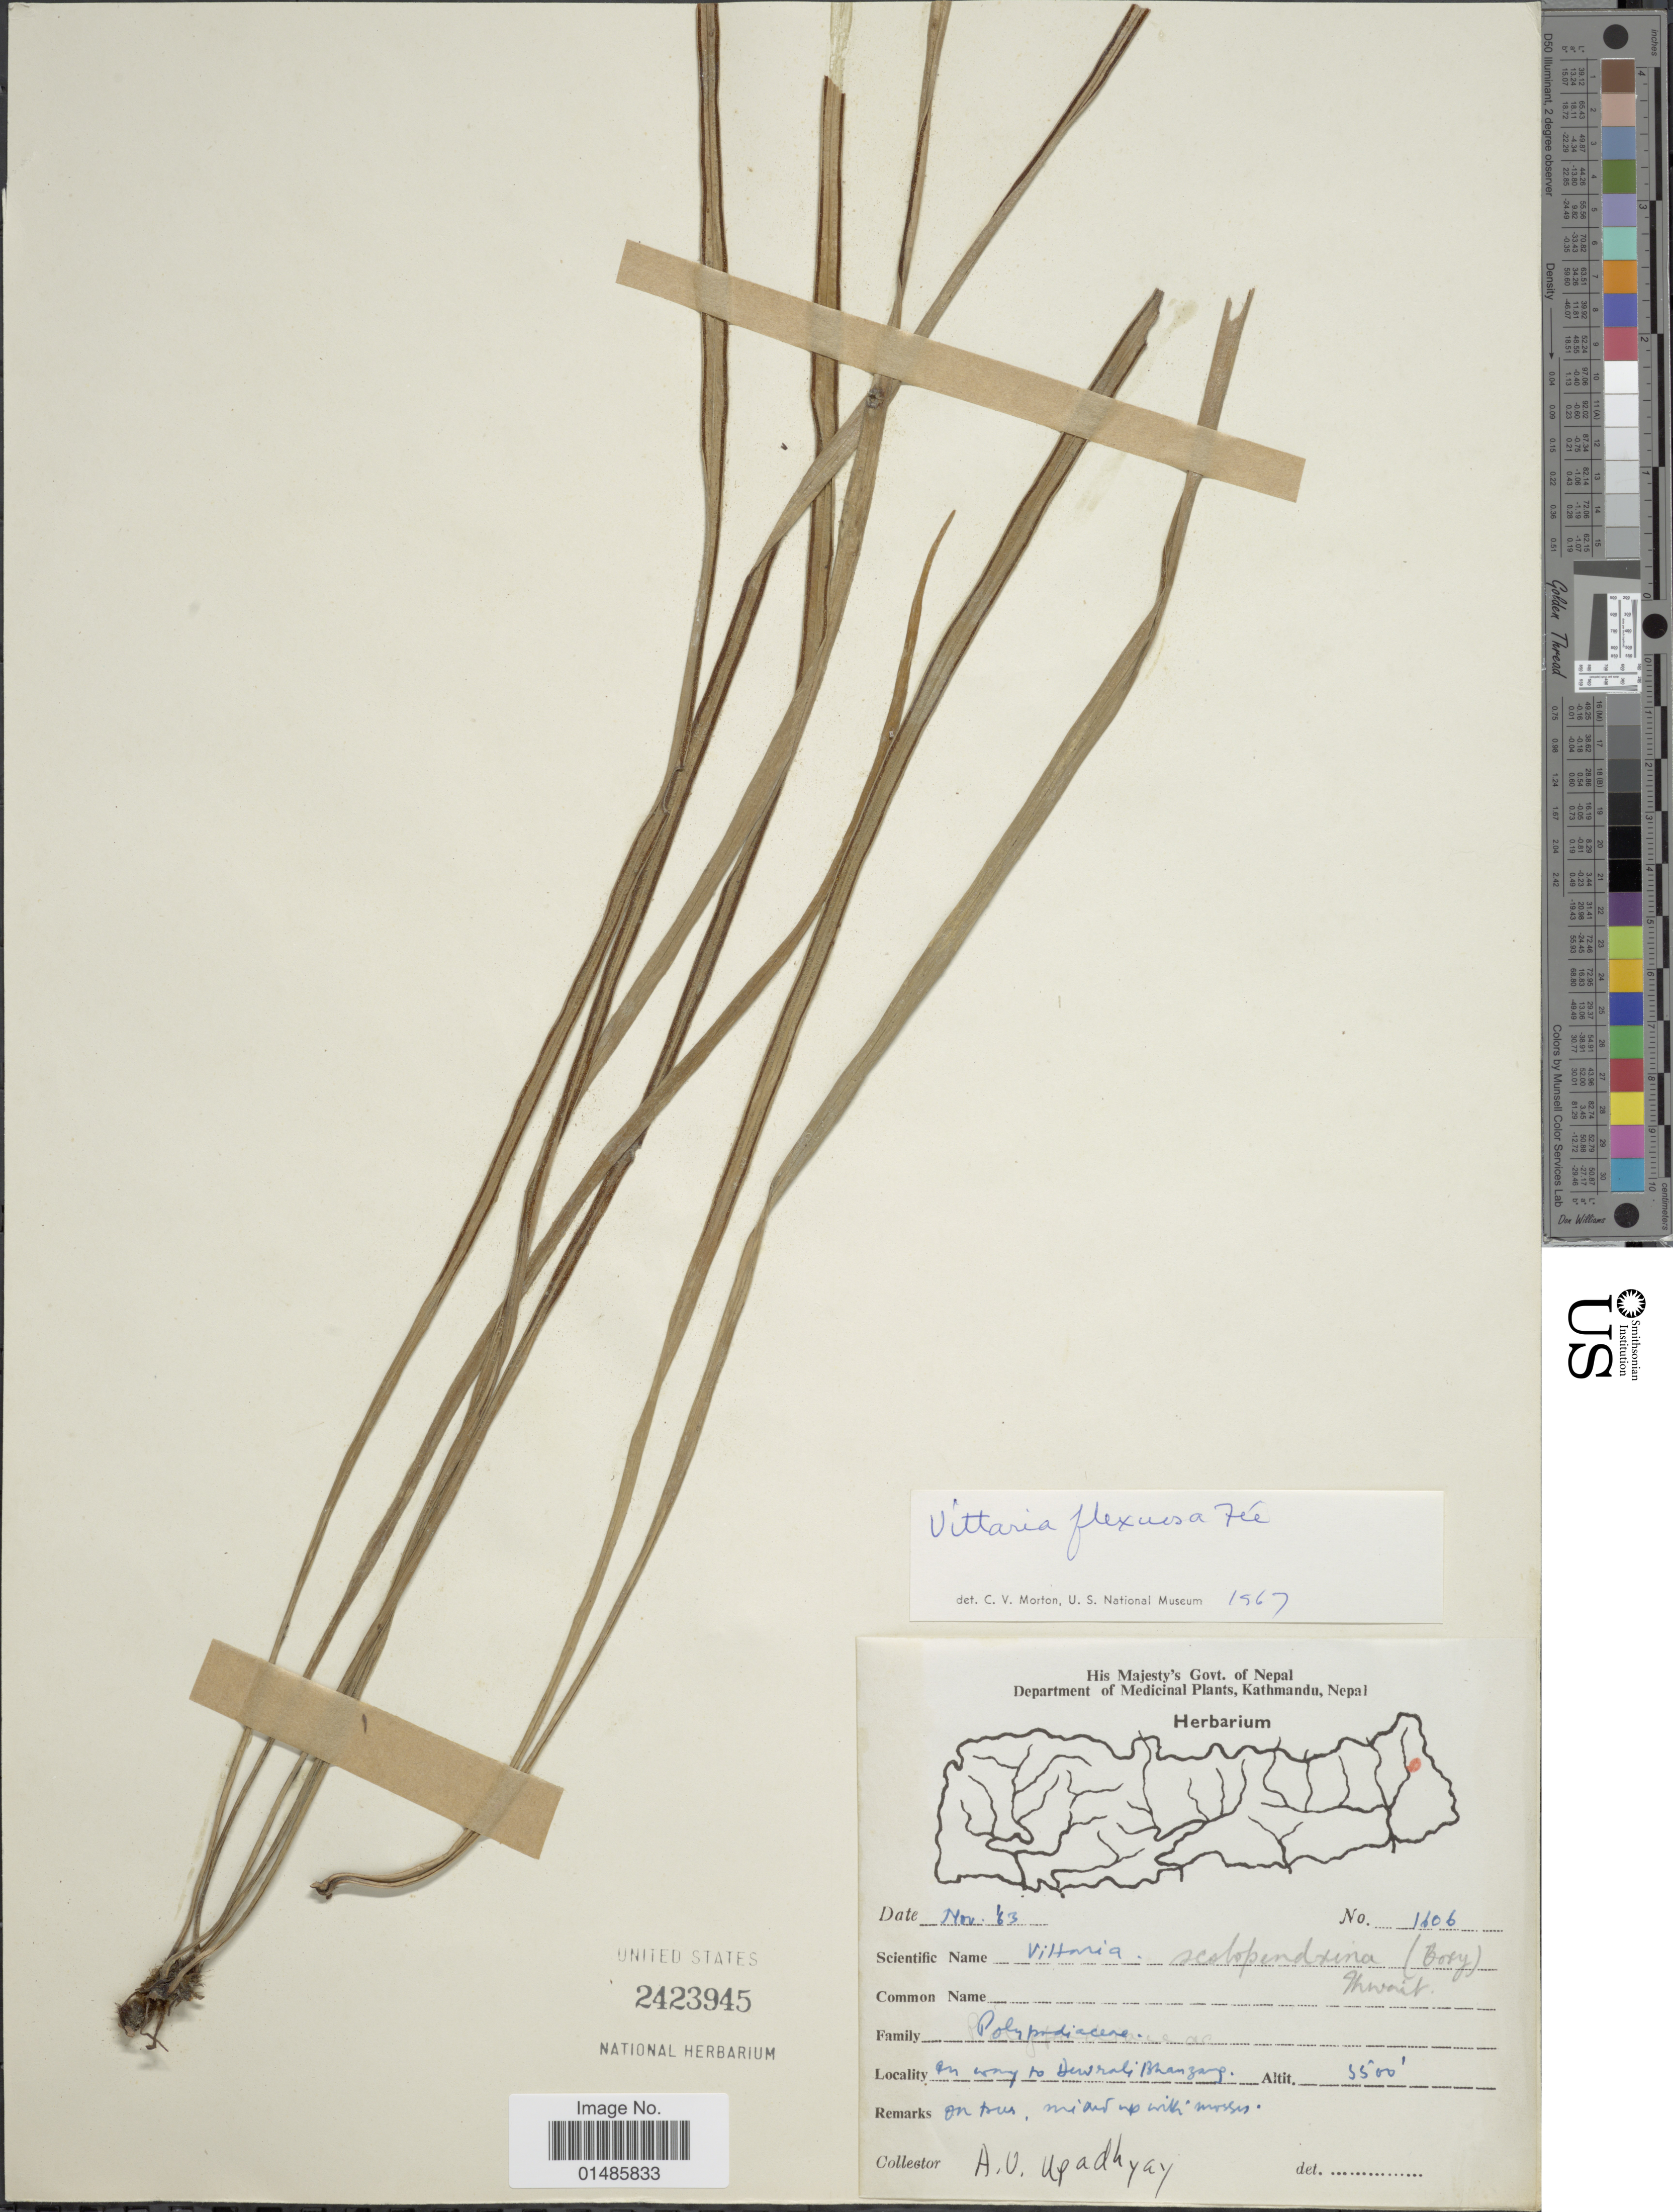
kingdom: Plantae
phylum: Tracheophyta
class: Polypodiopsida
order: Polypodiales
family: Pteridaceae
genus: Haplopteris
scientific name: Haplopteris flexuosa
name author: (Fée) E.H. Crane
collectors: A. V. Upadhyay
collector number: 1606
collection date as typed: Transcribed d/m/y: /11/63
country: Nepal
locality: Department of Medicinal Plants, Kathmandu. On way to Dewrali Bhanzang. [interpreted]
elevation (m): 1676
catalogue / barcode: US 2423945